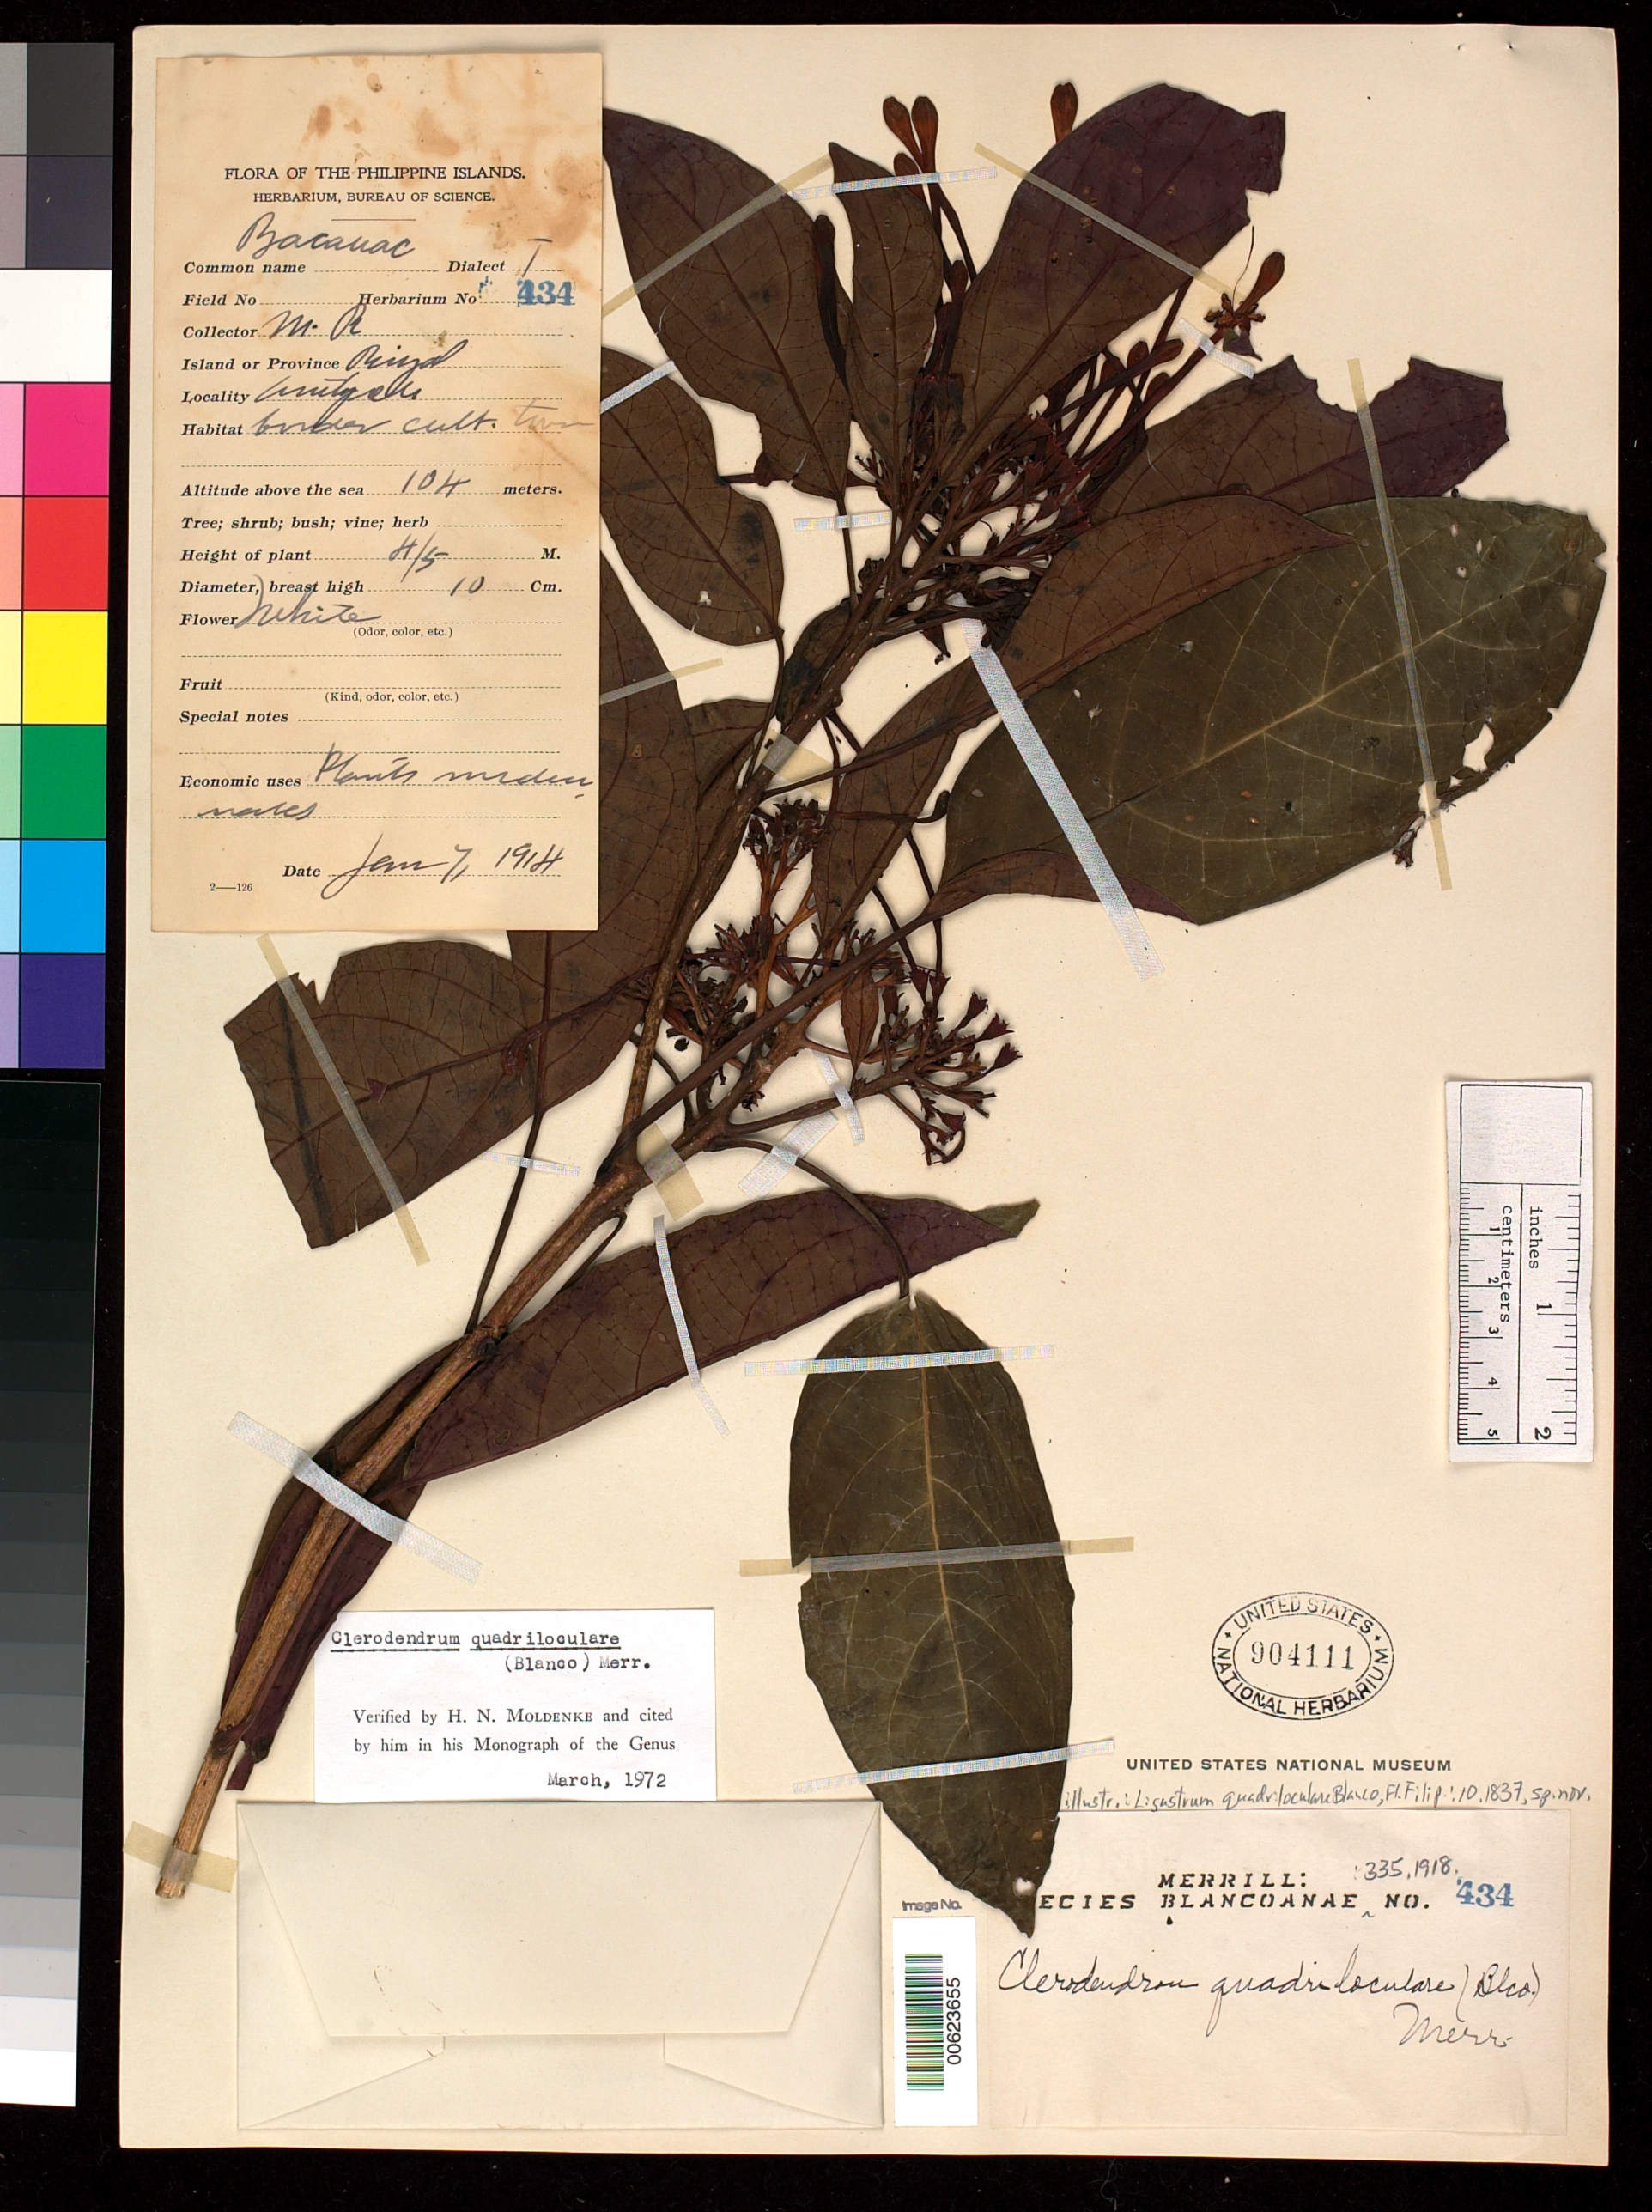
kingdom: Plantae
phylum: Tracheophyta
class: Magnoliopsida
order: Lamiales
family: Oleaceae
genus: Ligustrum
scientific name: Ligustrum quadriloculare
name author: Blanco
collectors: M. Ramos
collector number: Sp. Blancoan. 0434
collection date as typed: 07 Jan 1914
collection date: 1914-01-07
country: Philippines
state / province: Calabarzon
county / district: Rizal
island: Luzon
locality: Antipolo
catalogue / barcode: US 904111